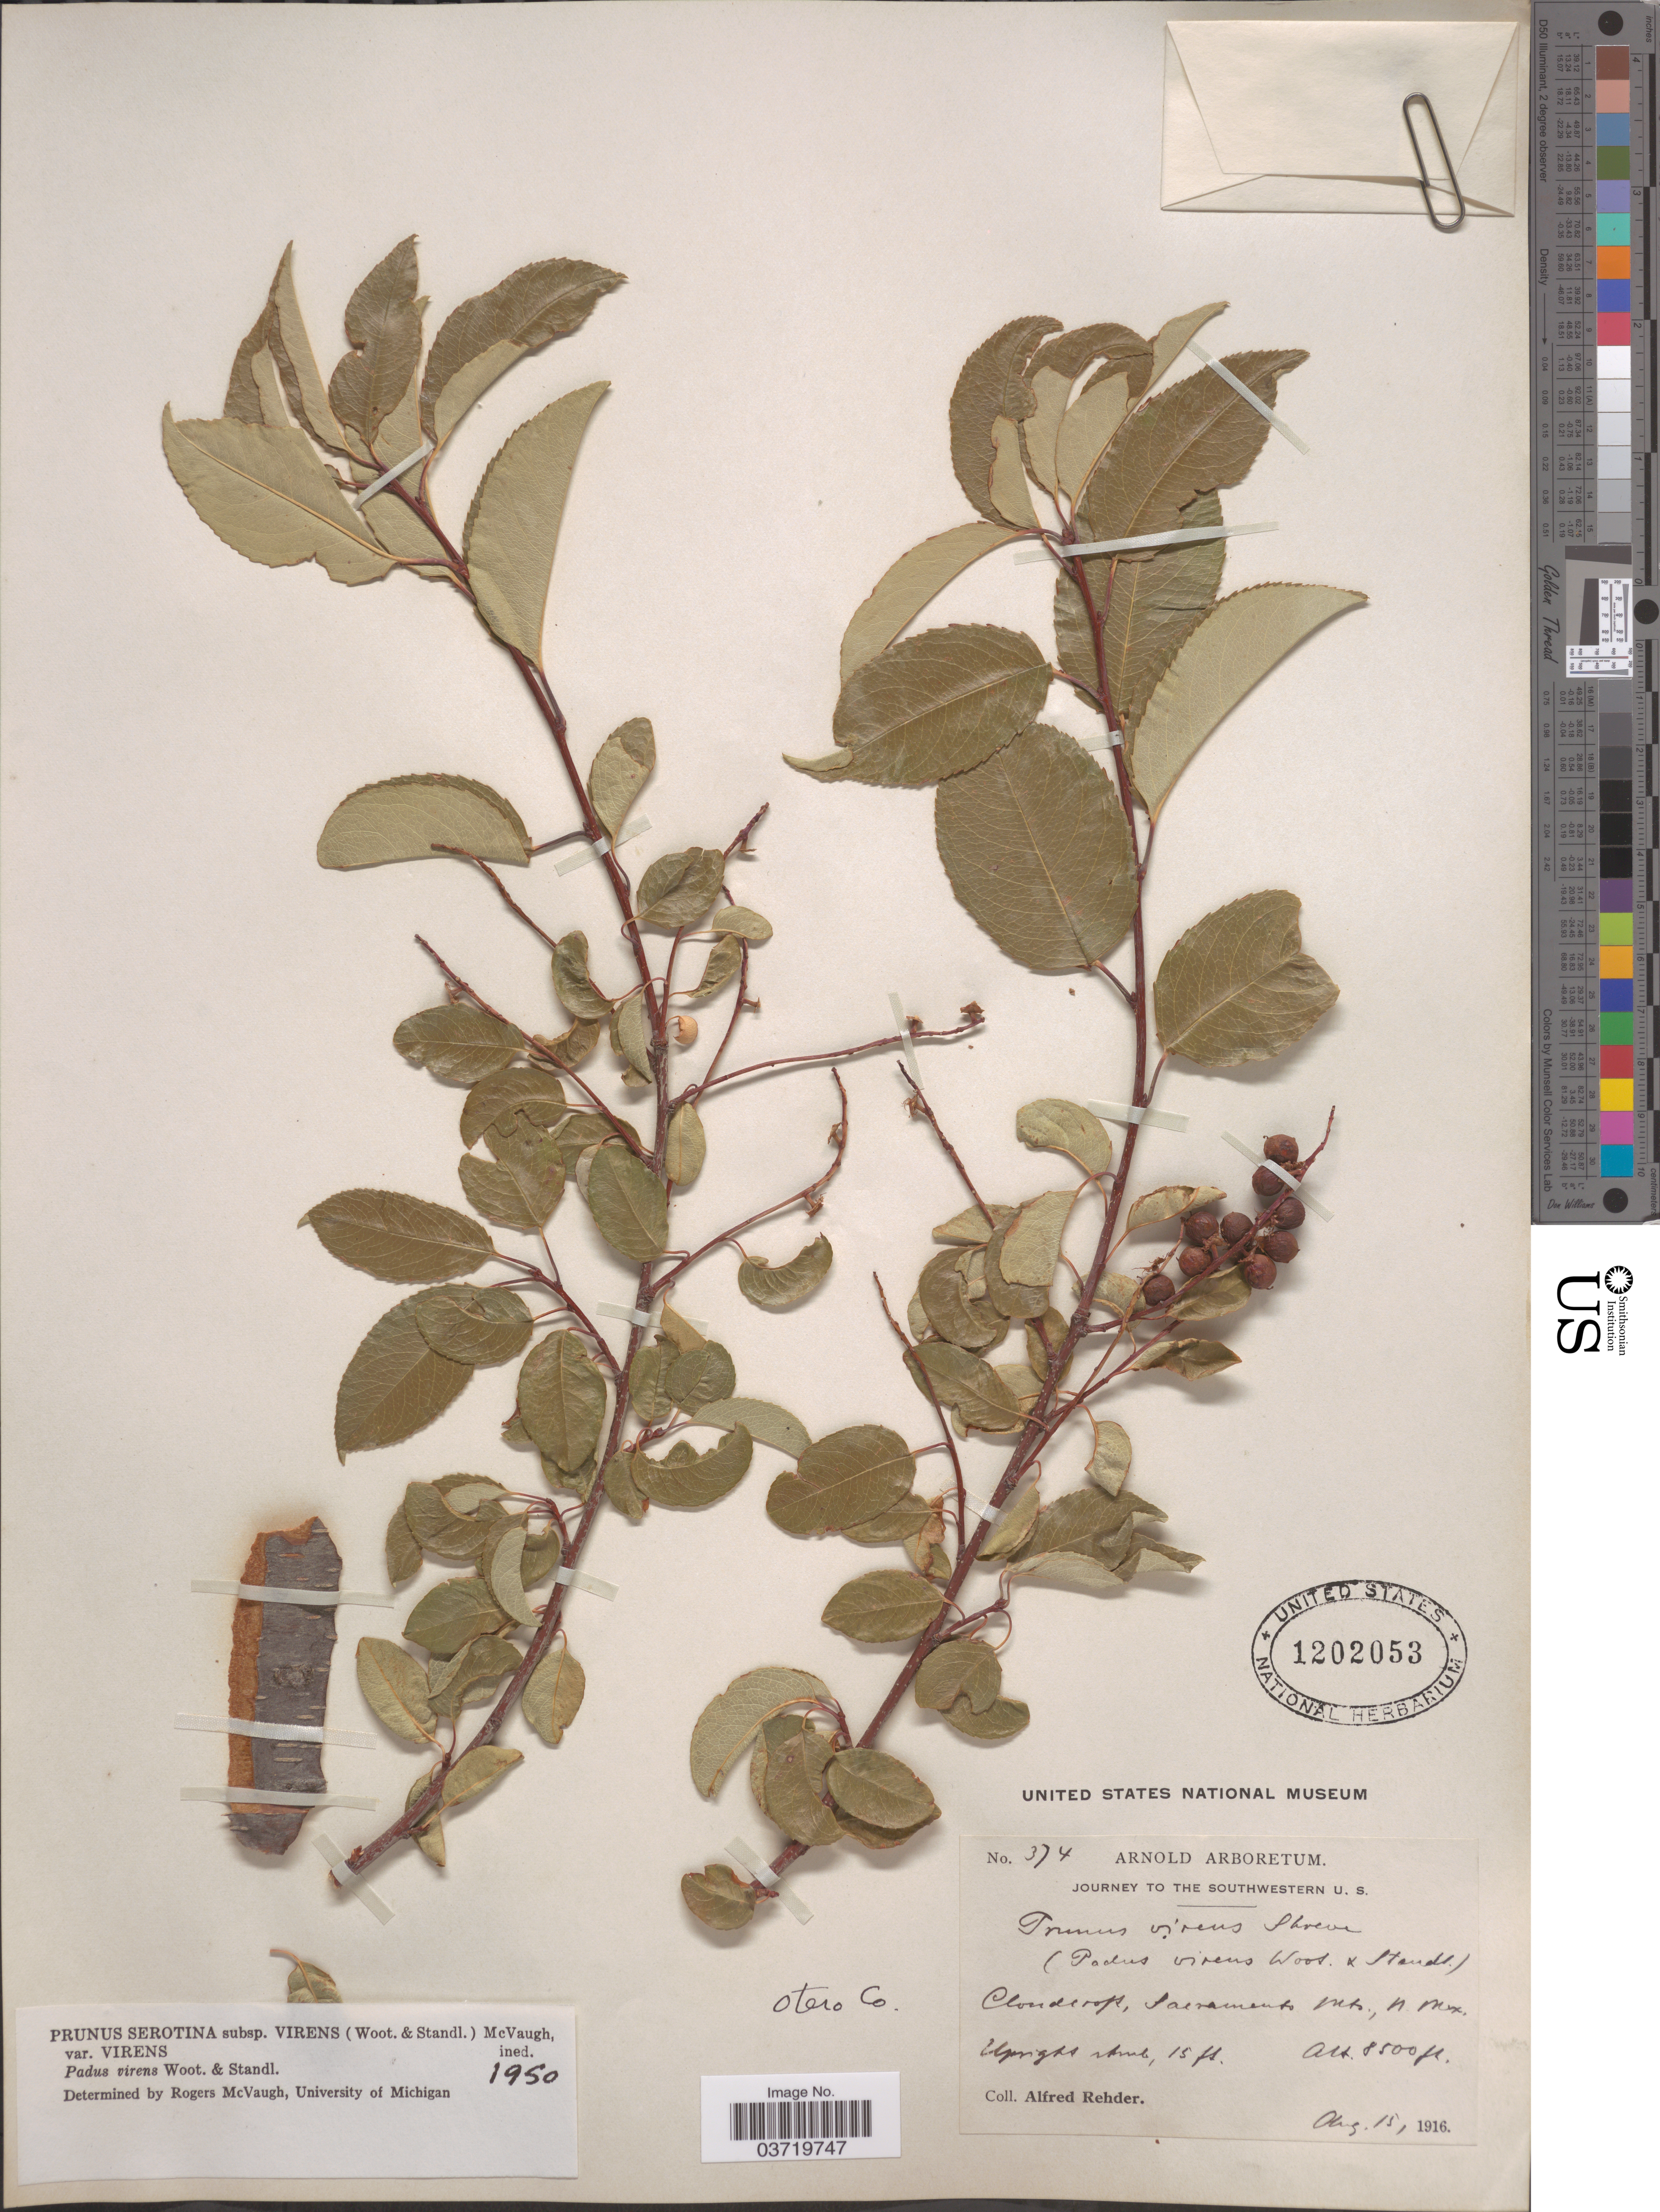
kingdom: Plantae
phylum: Tracheophyta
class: Magnoliopsida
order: Rosales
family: Rosaceae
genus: Prunus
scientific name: Prunus serotina var. rufula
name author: (Wooton & Standl.) McVaugh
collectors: A. Rehder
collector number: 374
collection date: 1916-08-15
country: United States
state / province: New Mexico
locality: The Southwestern U. S. Cloudcroft, Sacramento Mts. Otero Co.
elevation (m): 2591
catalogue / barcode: US 1202053